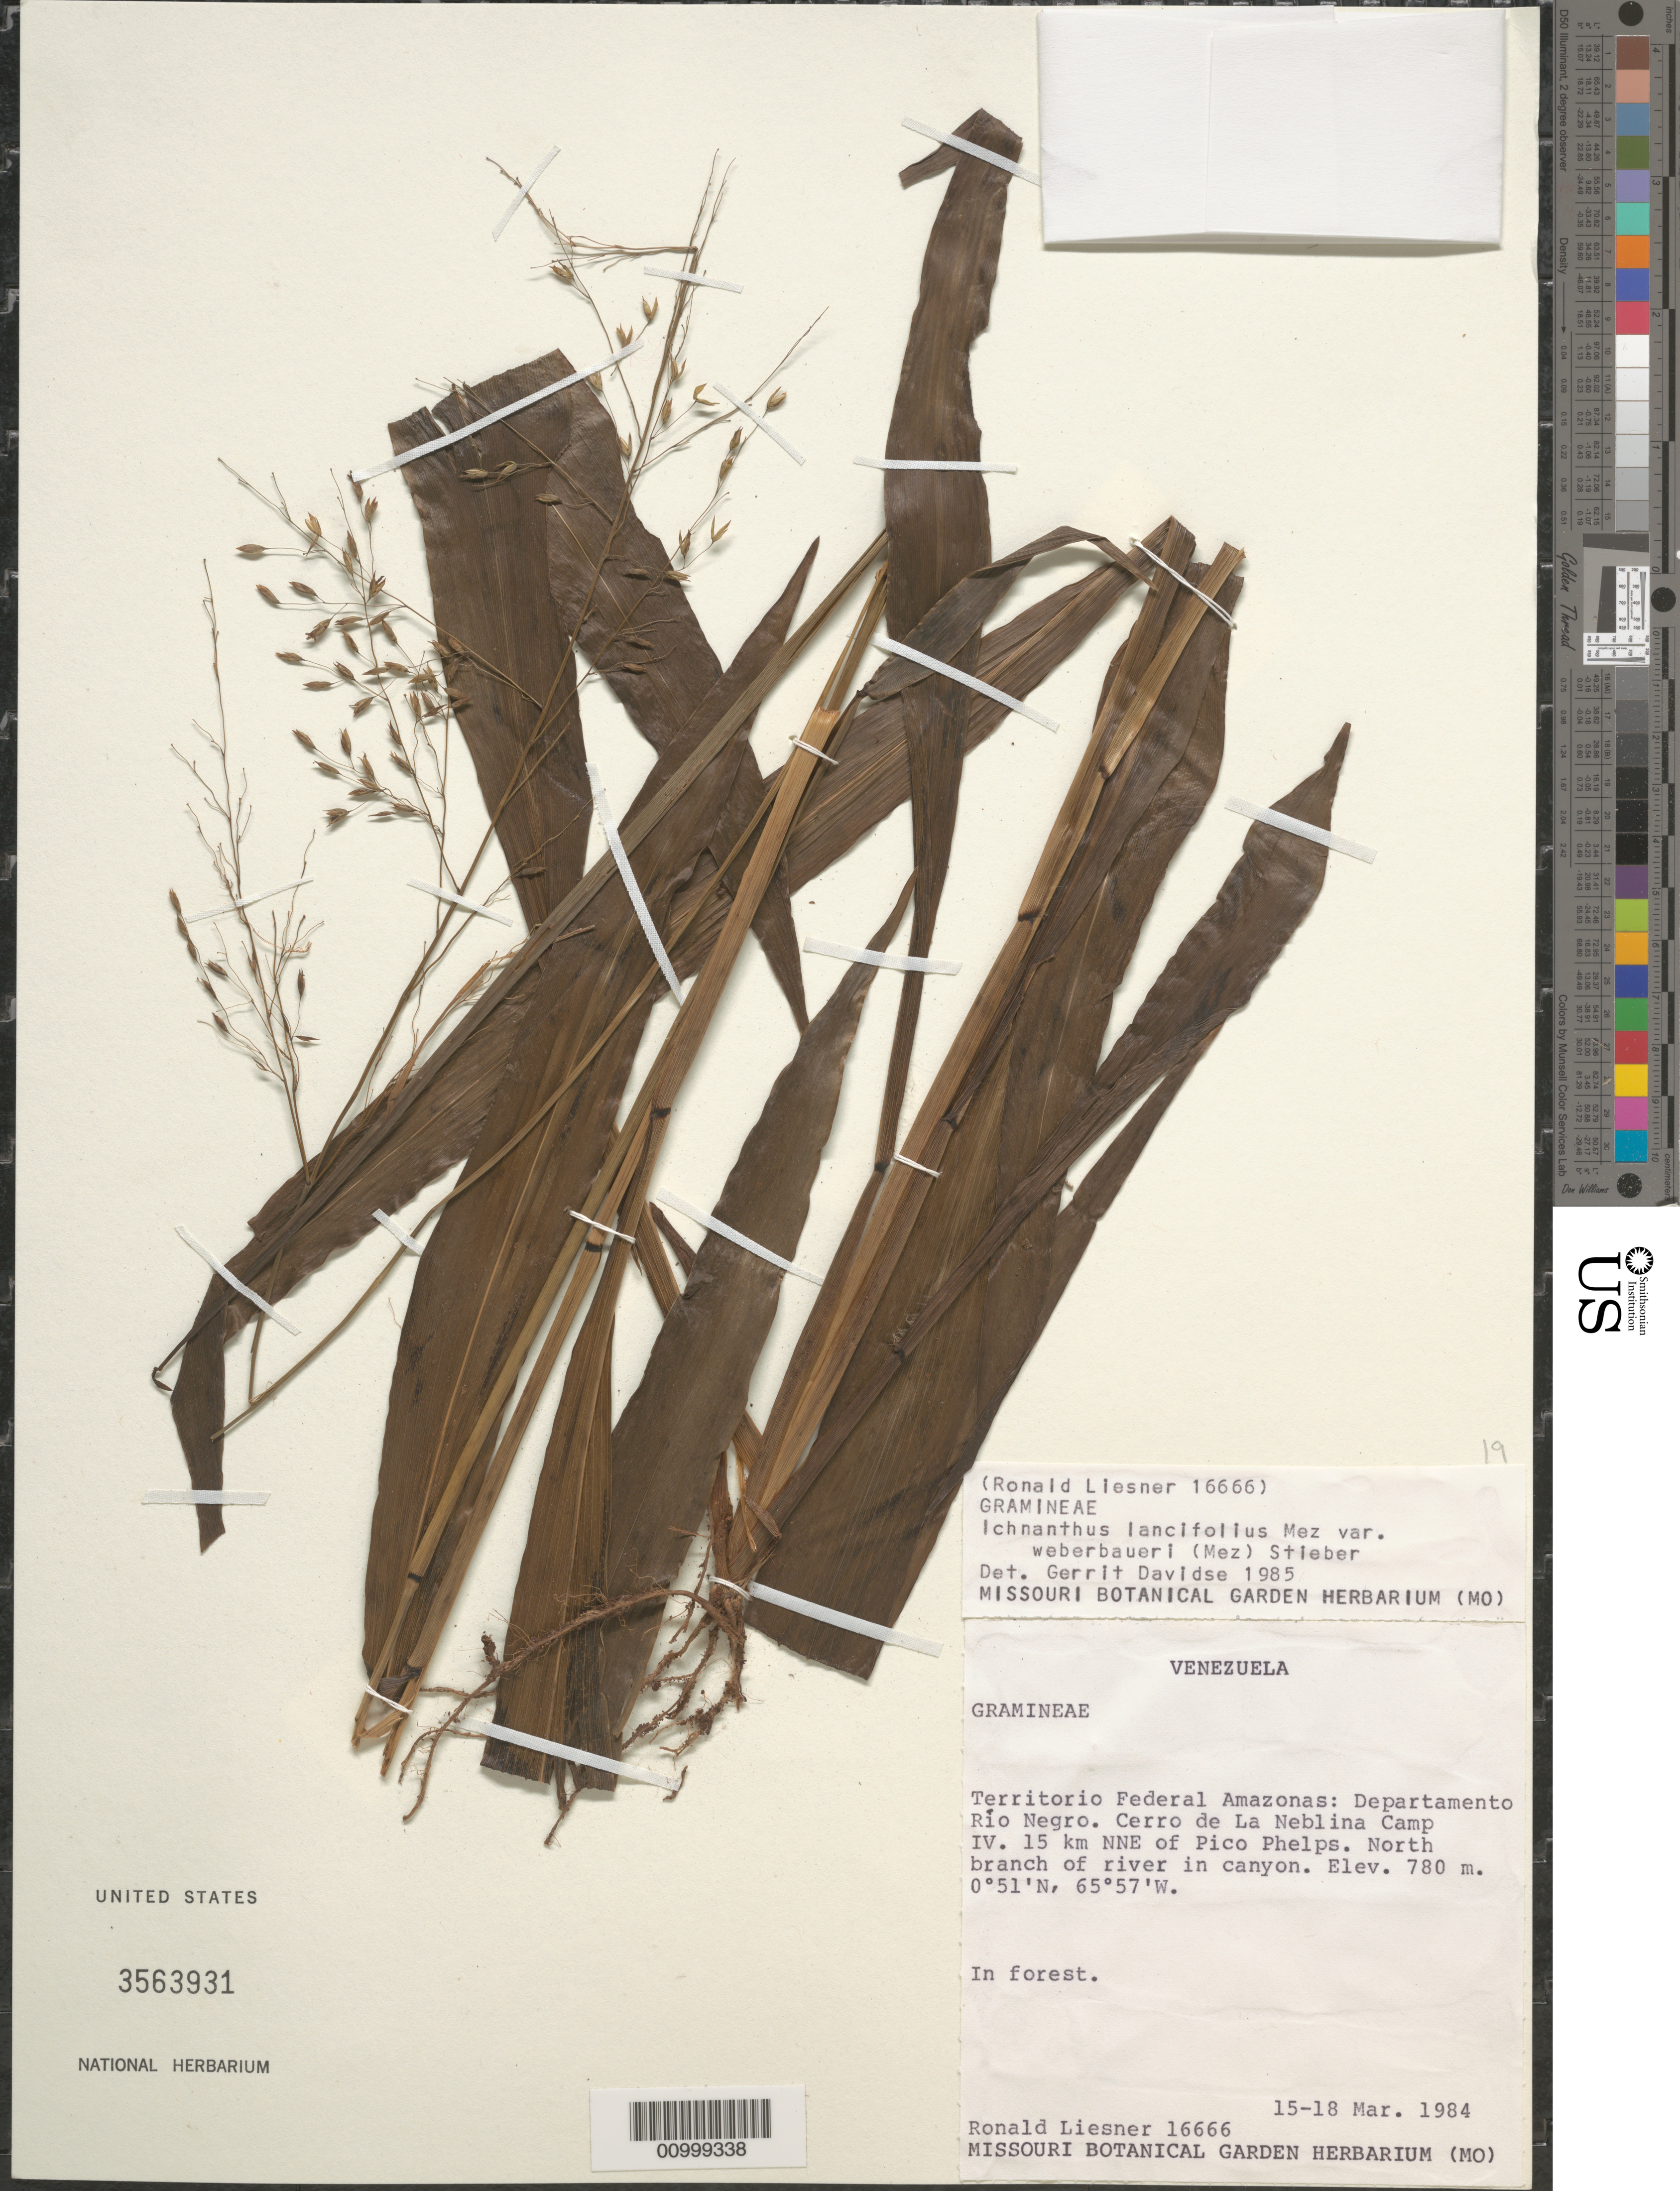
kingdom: Plantae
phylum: Tracheophyta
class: Liliopsida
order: Poales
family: Poaceae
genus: Ichnanthus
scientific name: Ichnanthus lancifolius var. weberbaueri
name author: (Mez) Stieber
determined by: Davidse, Gerrit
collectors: R. L. Liesner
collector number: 16666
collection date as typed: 15-18 March 1984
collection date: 1984-03-15/1984-03-18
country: Venezuela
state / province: Amazonas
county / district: Río Negro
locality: Territorio Federal Amazonas: Departamento Río Negro. Cerro de la Neblina Camp IV. 15 km NNE of Pico Phelps. North branch of river in canyon.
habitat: In forest.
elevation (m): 780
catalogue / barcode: US 3563931